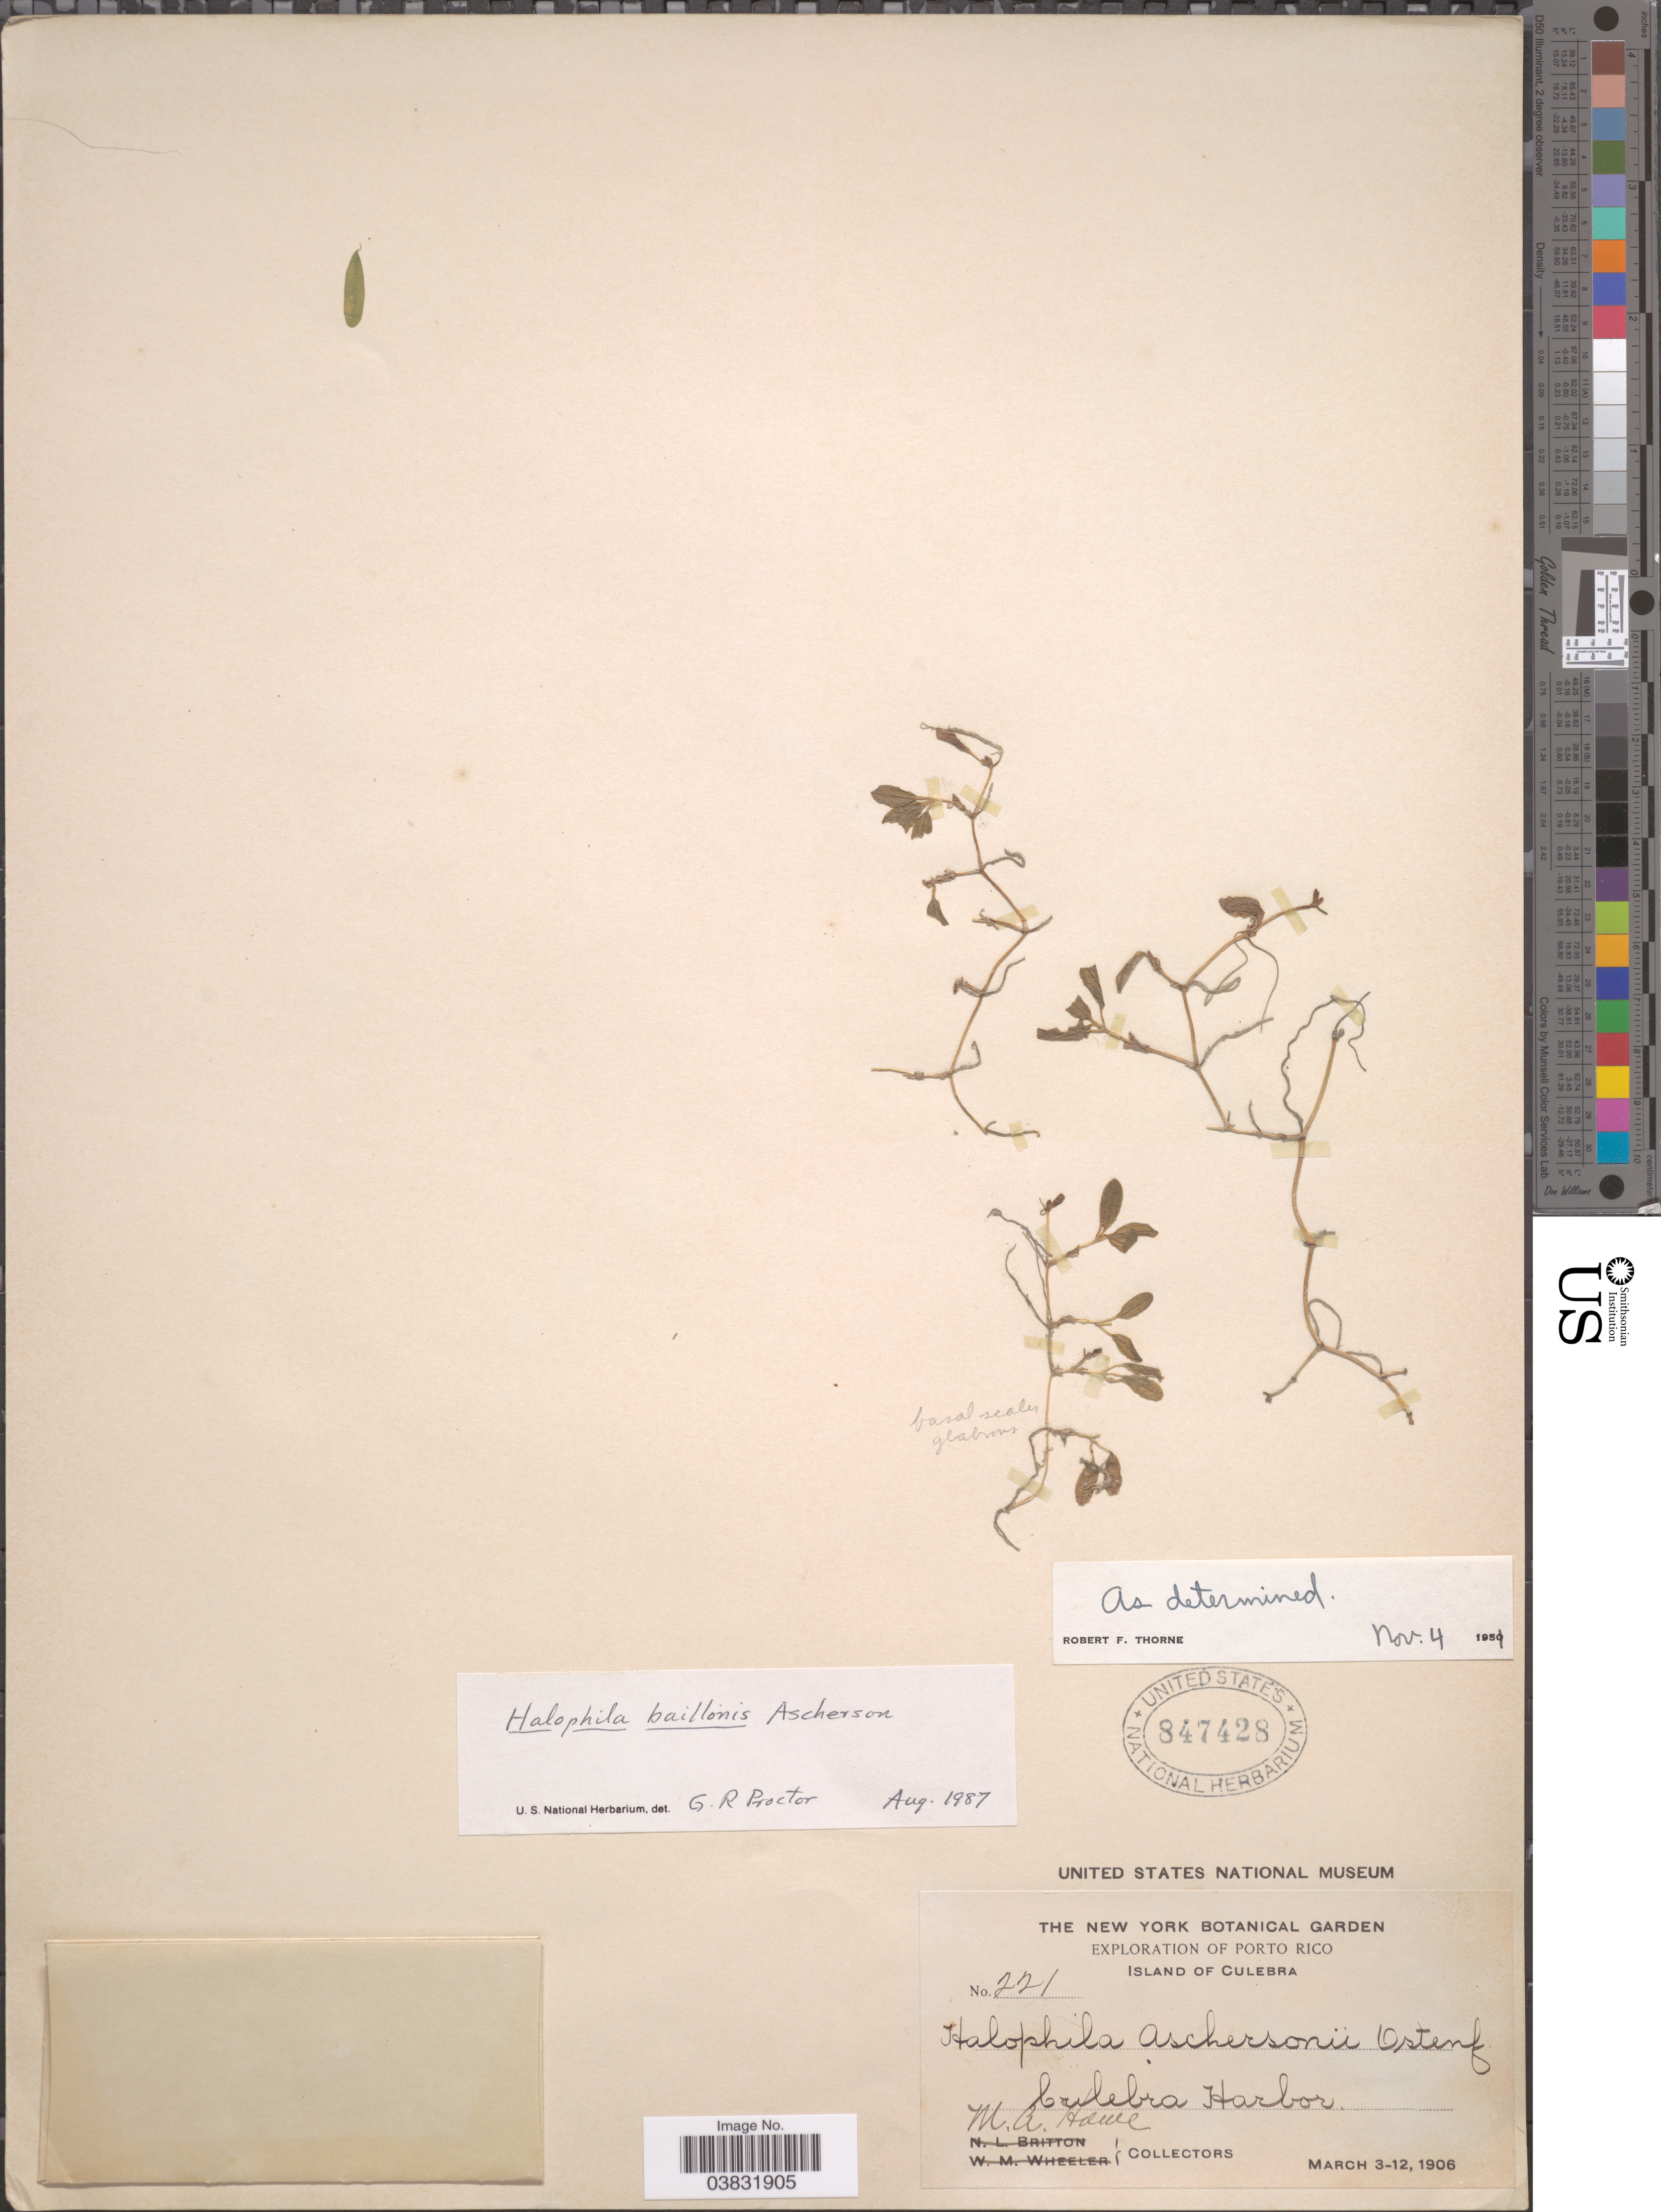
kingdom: Plantae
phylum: Tracheophyta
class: Liliopsida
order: Alismatales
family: Hydrocharitaceae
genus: Halophila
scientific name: Halophila baillonis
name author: Asch. ex Dickie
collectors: M. A. Howe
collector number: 221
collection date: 1906-03-03/1906-03-12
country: Puerto Rico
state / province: Culebra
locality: Culebra Harbor.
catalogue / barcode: US 847428